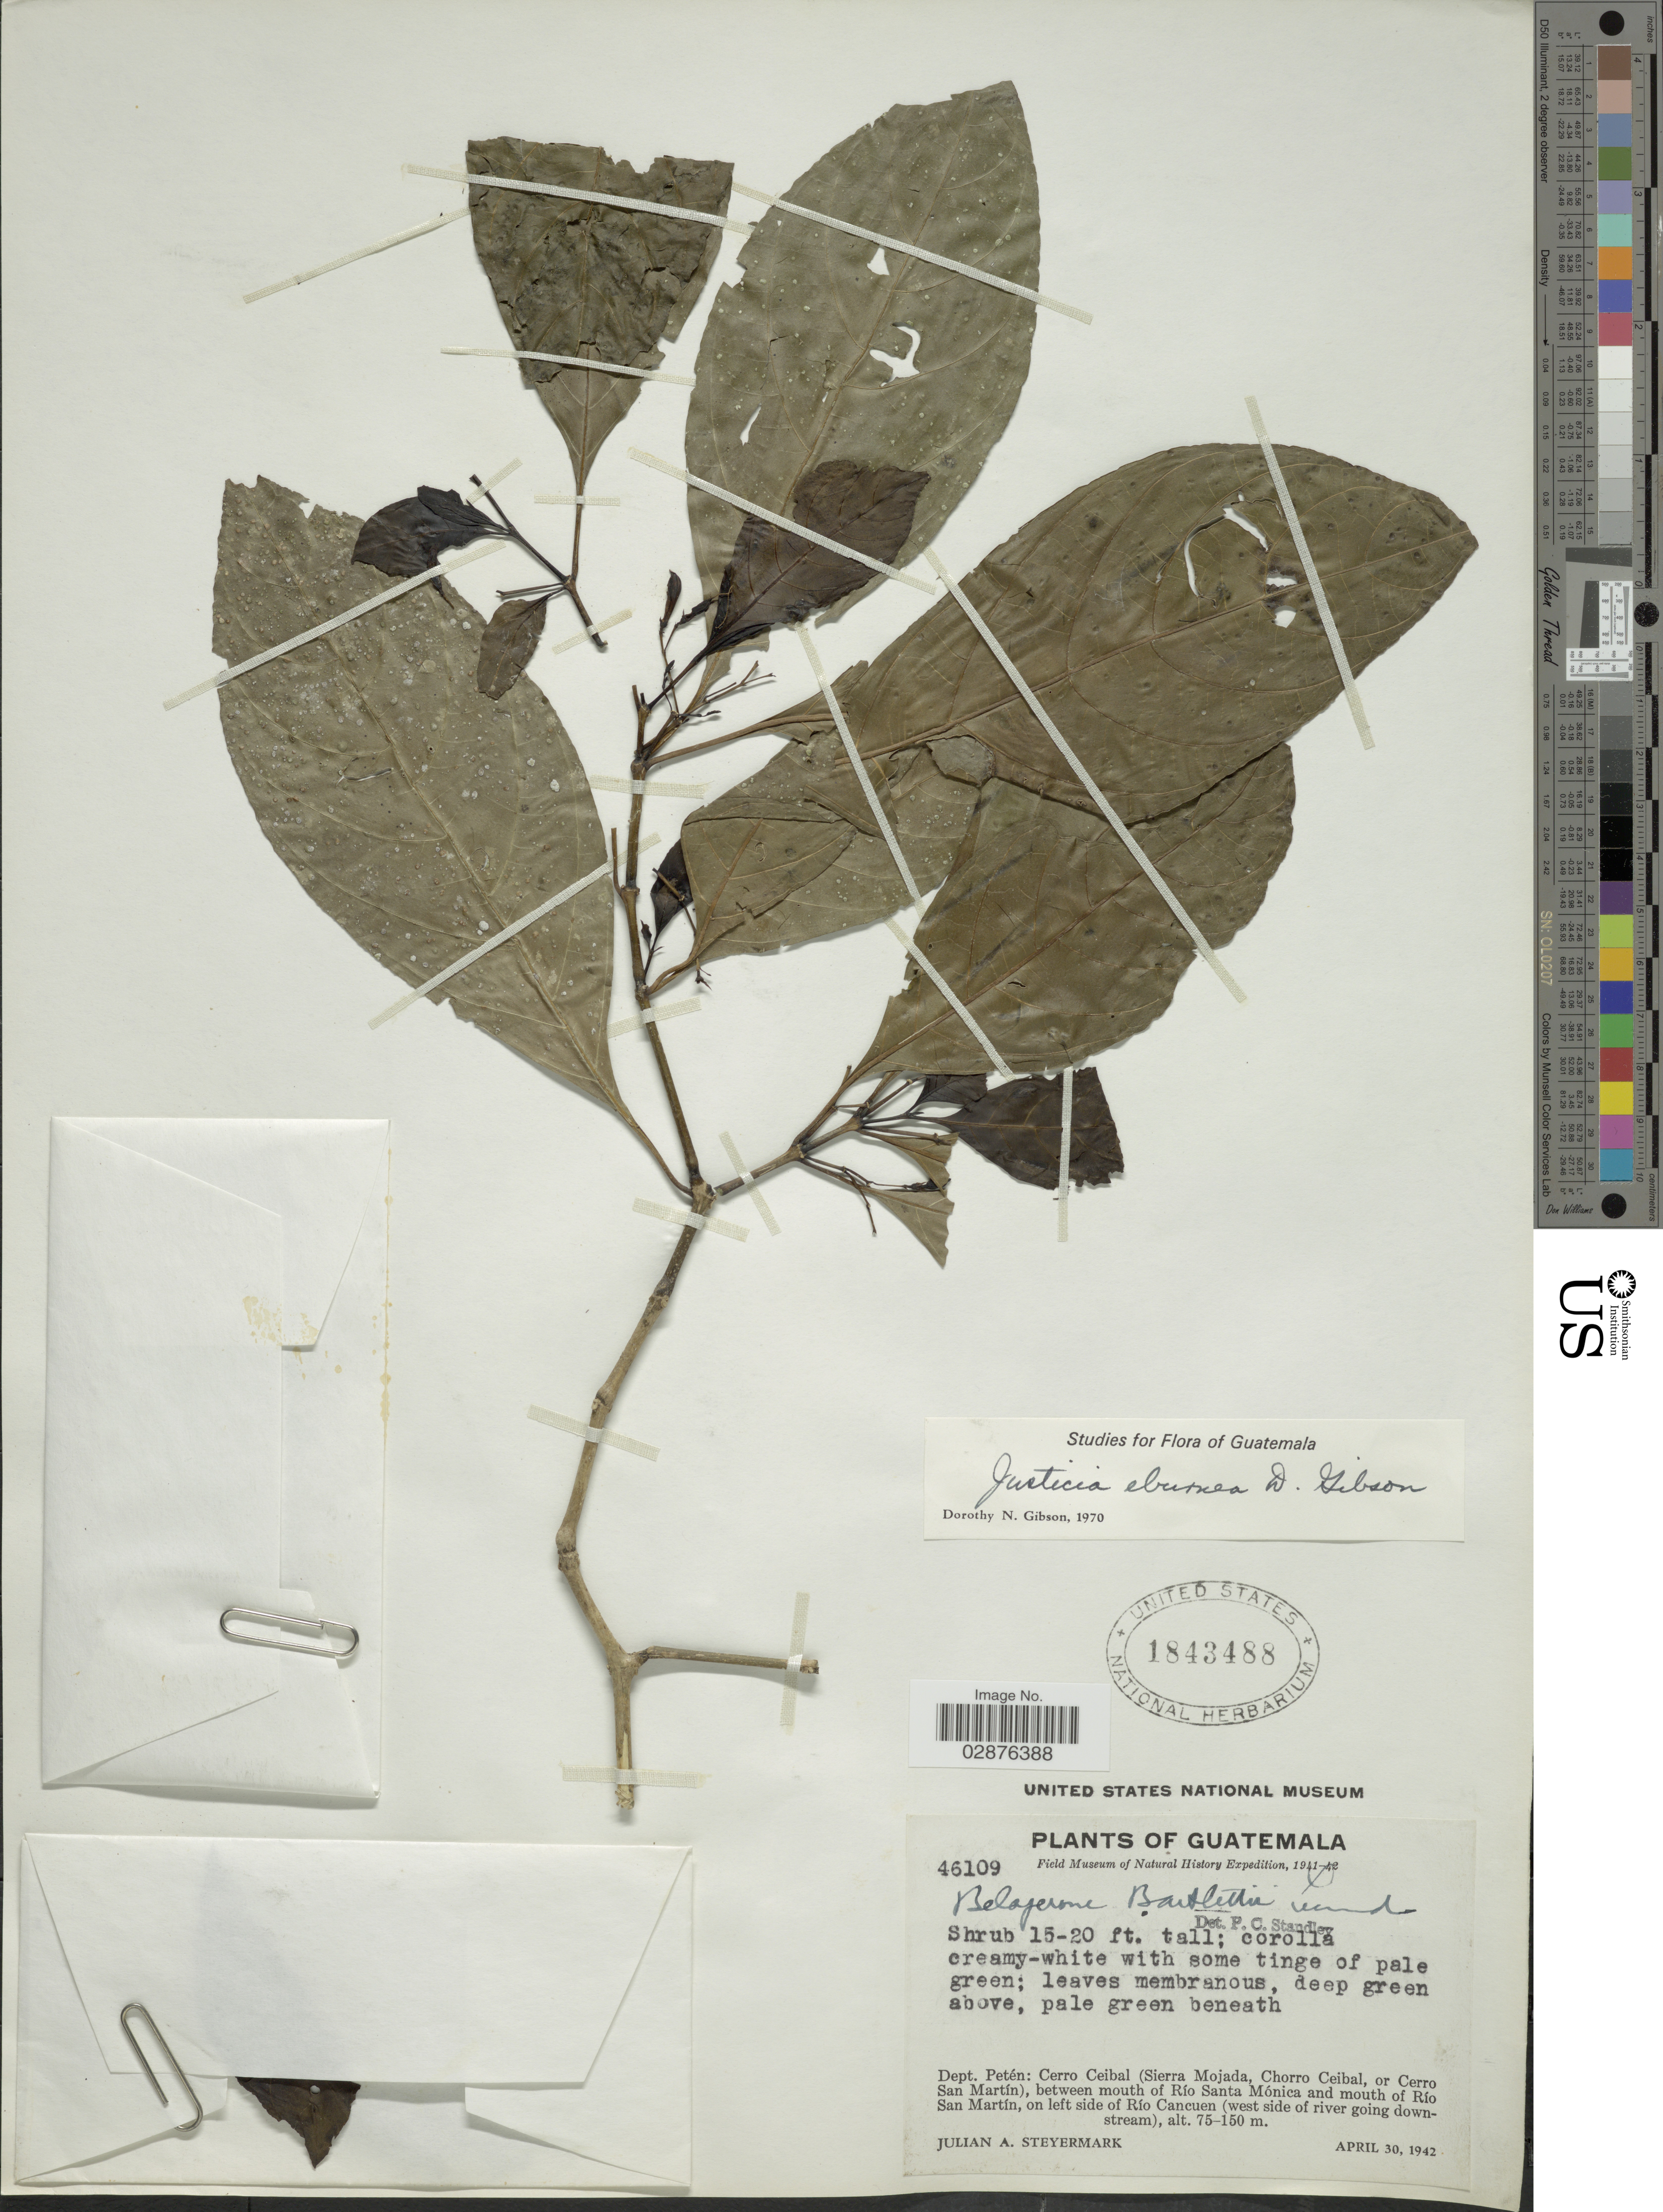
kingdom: Plantae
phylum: Tracheophyta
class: Magnoliopsida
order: Lamiales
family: Acanthaceae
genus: Justicia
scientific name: Justicia eburnea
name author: D.N. Gibson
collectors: J. Steyermark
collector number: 46109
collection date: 1942-04-30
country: Guatemala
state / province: El Petén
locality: Dept. Petén: Cerro Ceibal (Sierra Mojada, Chorro Ceibal, or Cerro San Martín), between mouth of Río Santa Mónica and mouth of Río San Martín, on left side of Río Cancuen (west side of river going down stream).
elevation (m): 75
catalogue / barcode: US 1843488